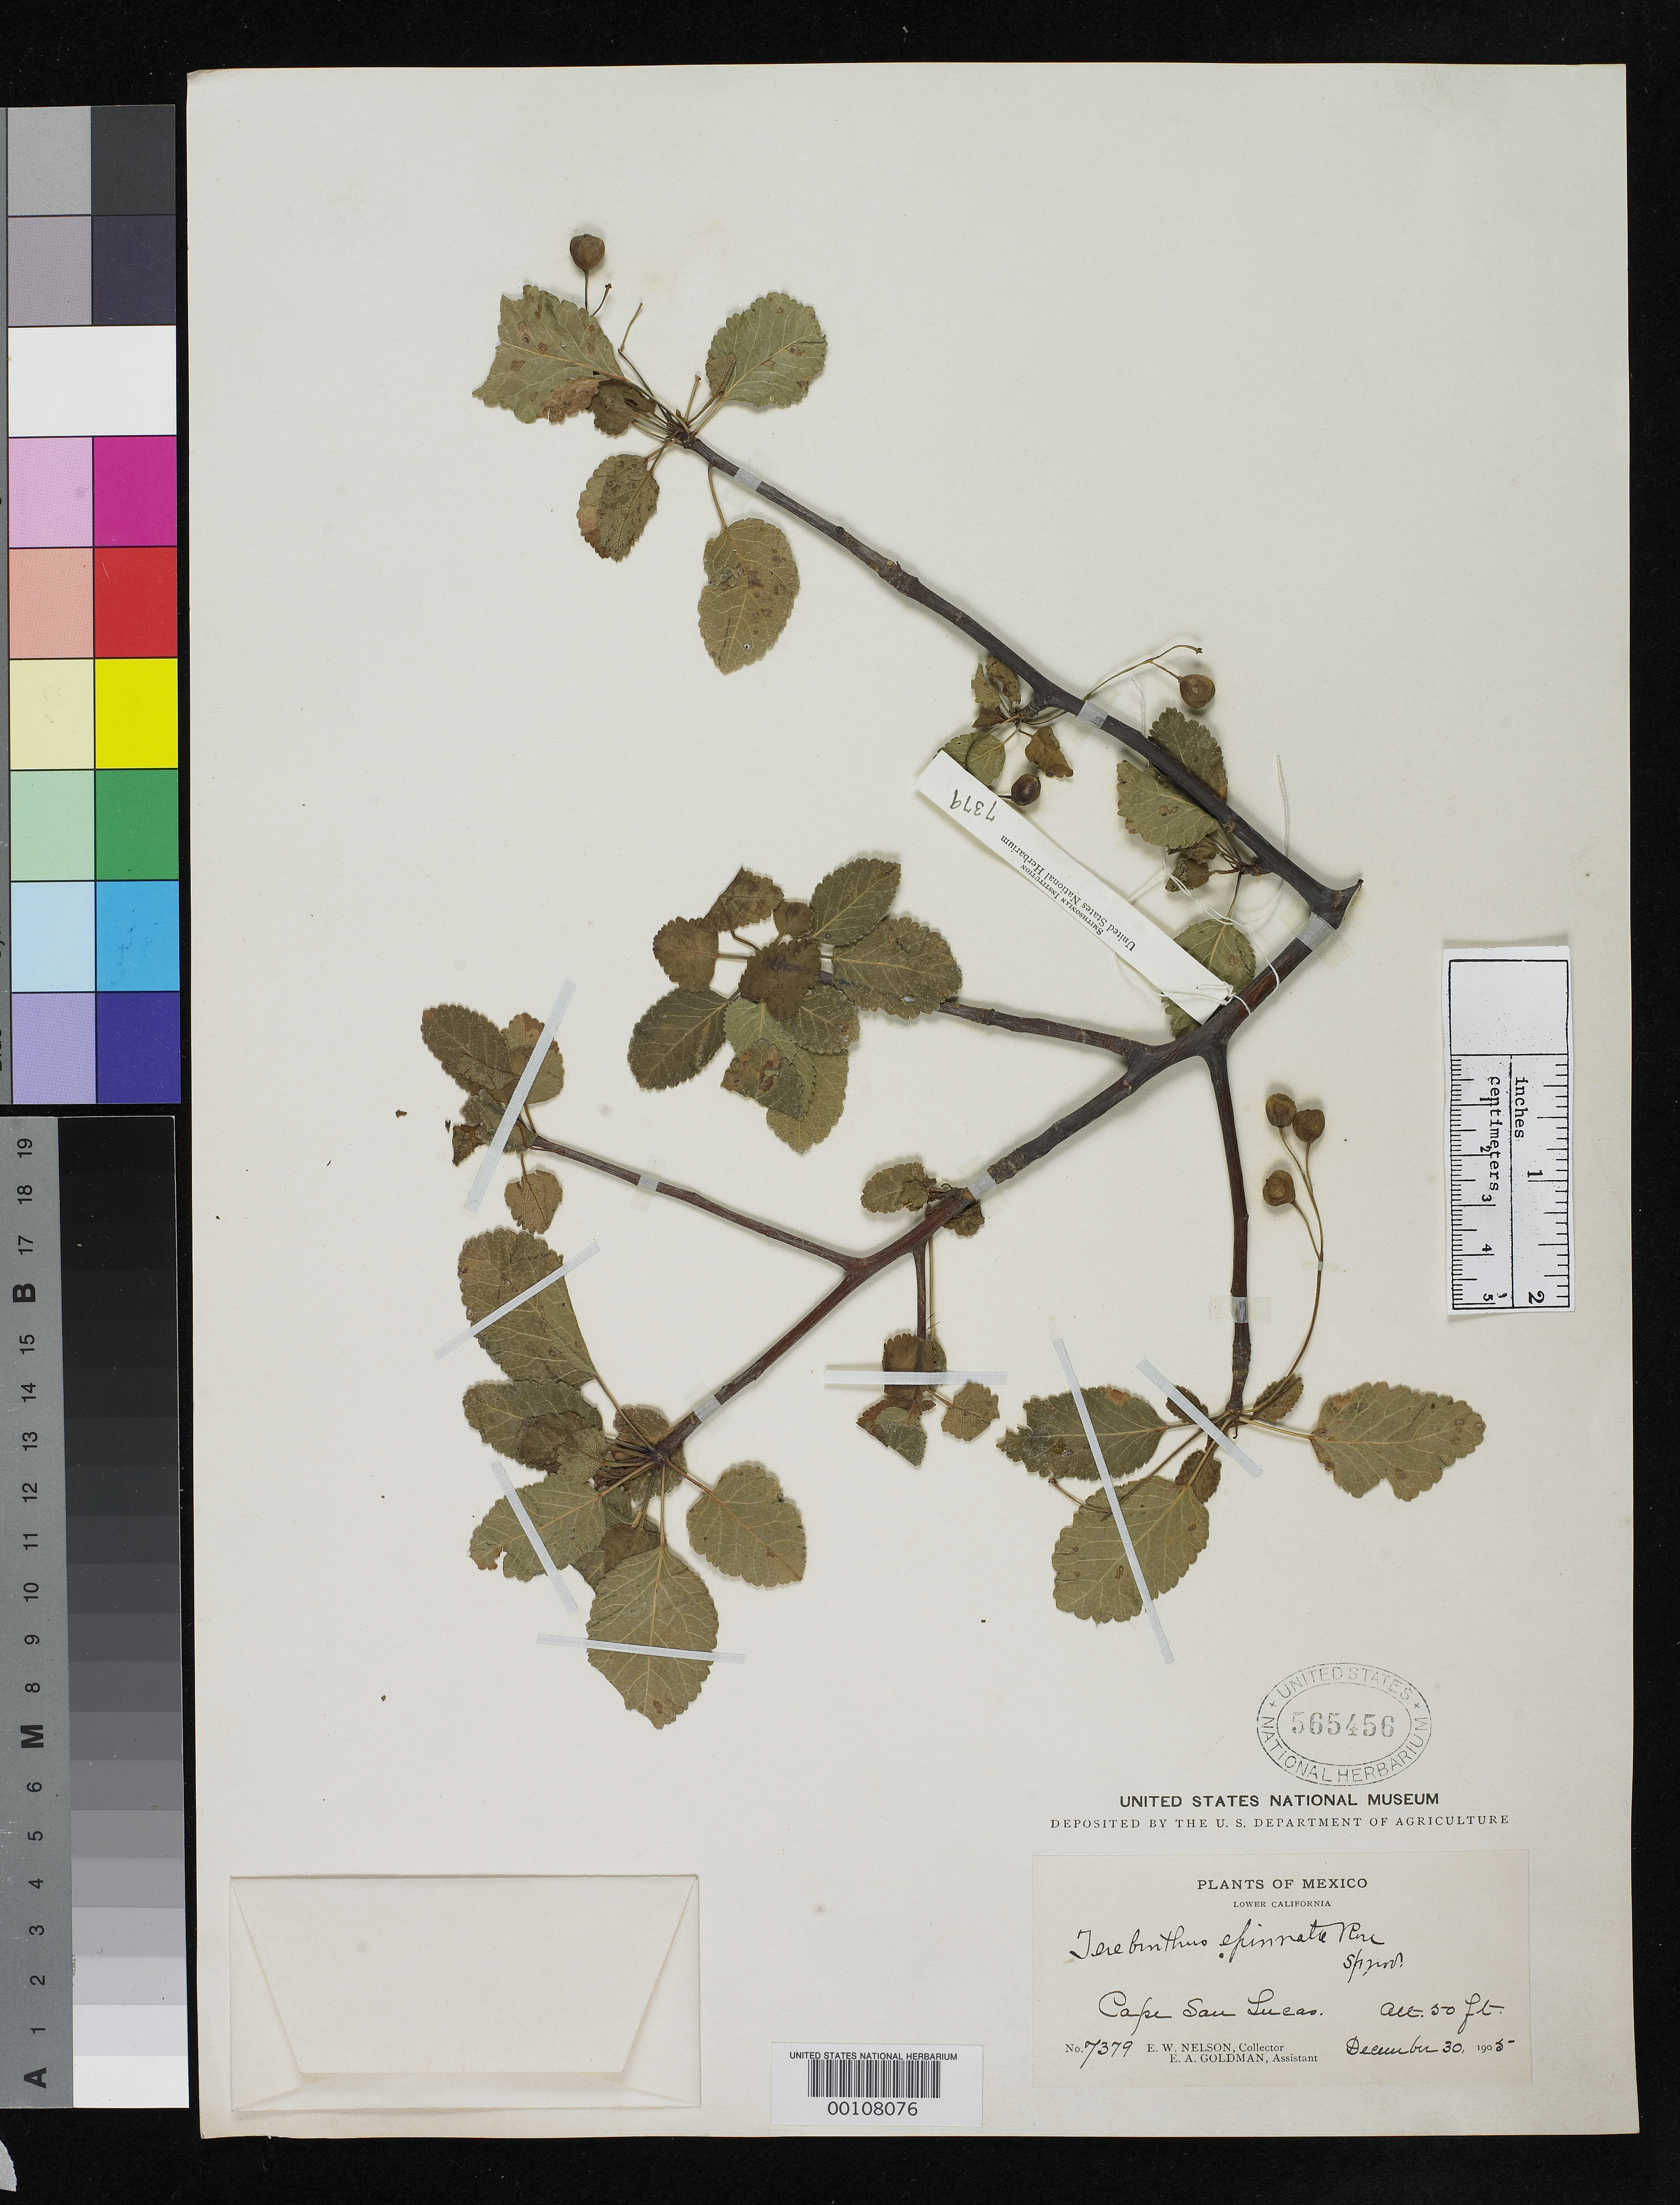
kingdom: Plantae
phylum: Tracheophyta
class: Magnoliopsida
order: Sapindales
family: Burseraceae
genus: Elaphrium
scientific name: Elaphrium epinnatum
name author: Rose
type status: Holotype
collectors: E. W. Nelson & E. A. Goldman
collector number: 7379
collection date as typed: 30 Dec 1905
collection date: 1905-12-30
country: Mexico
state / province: Baja California Sur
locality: Cape San Lucas.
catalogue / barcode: US 565456